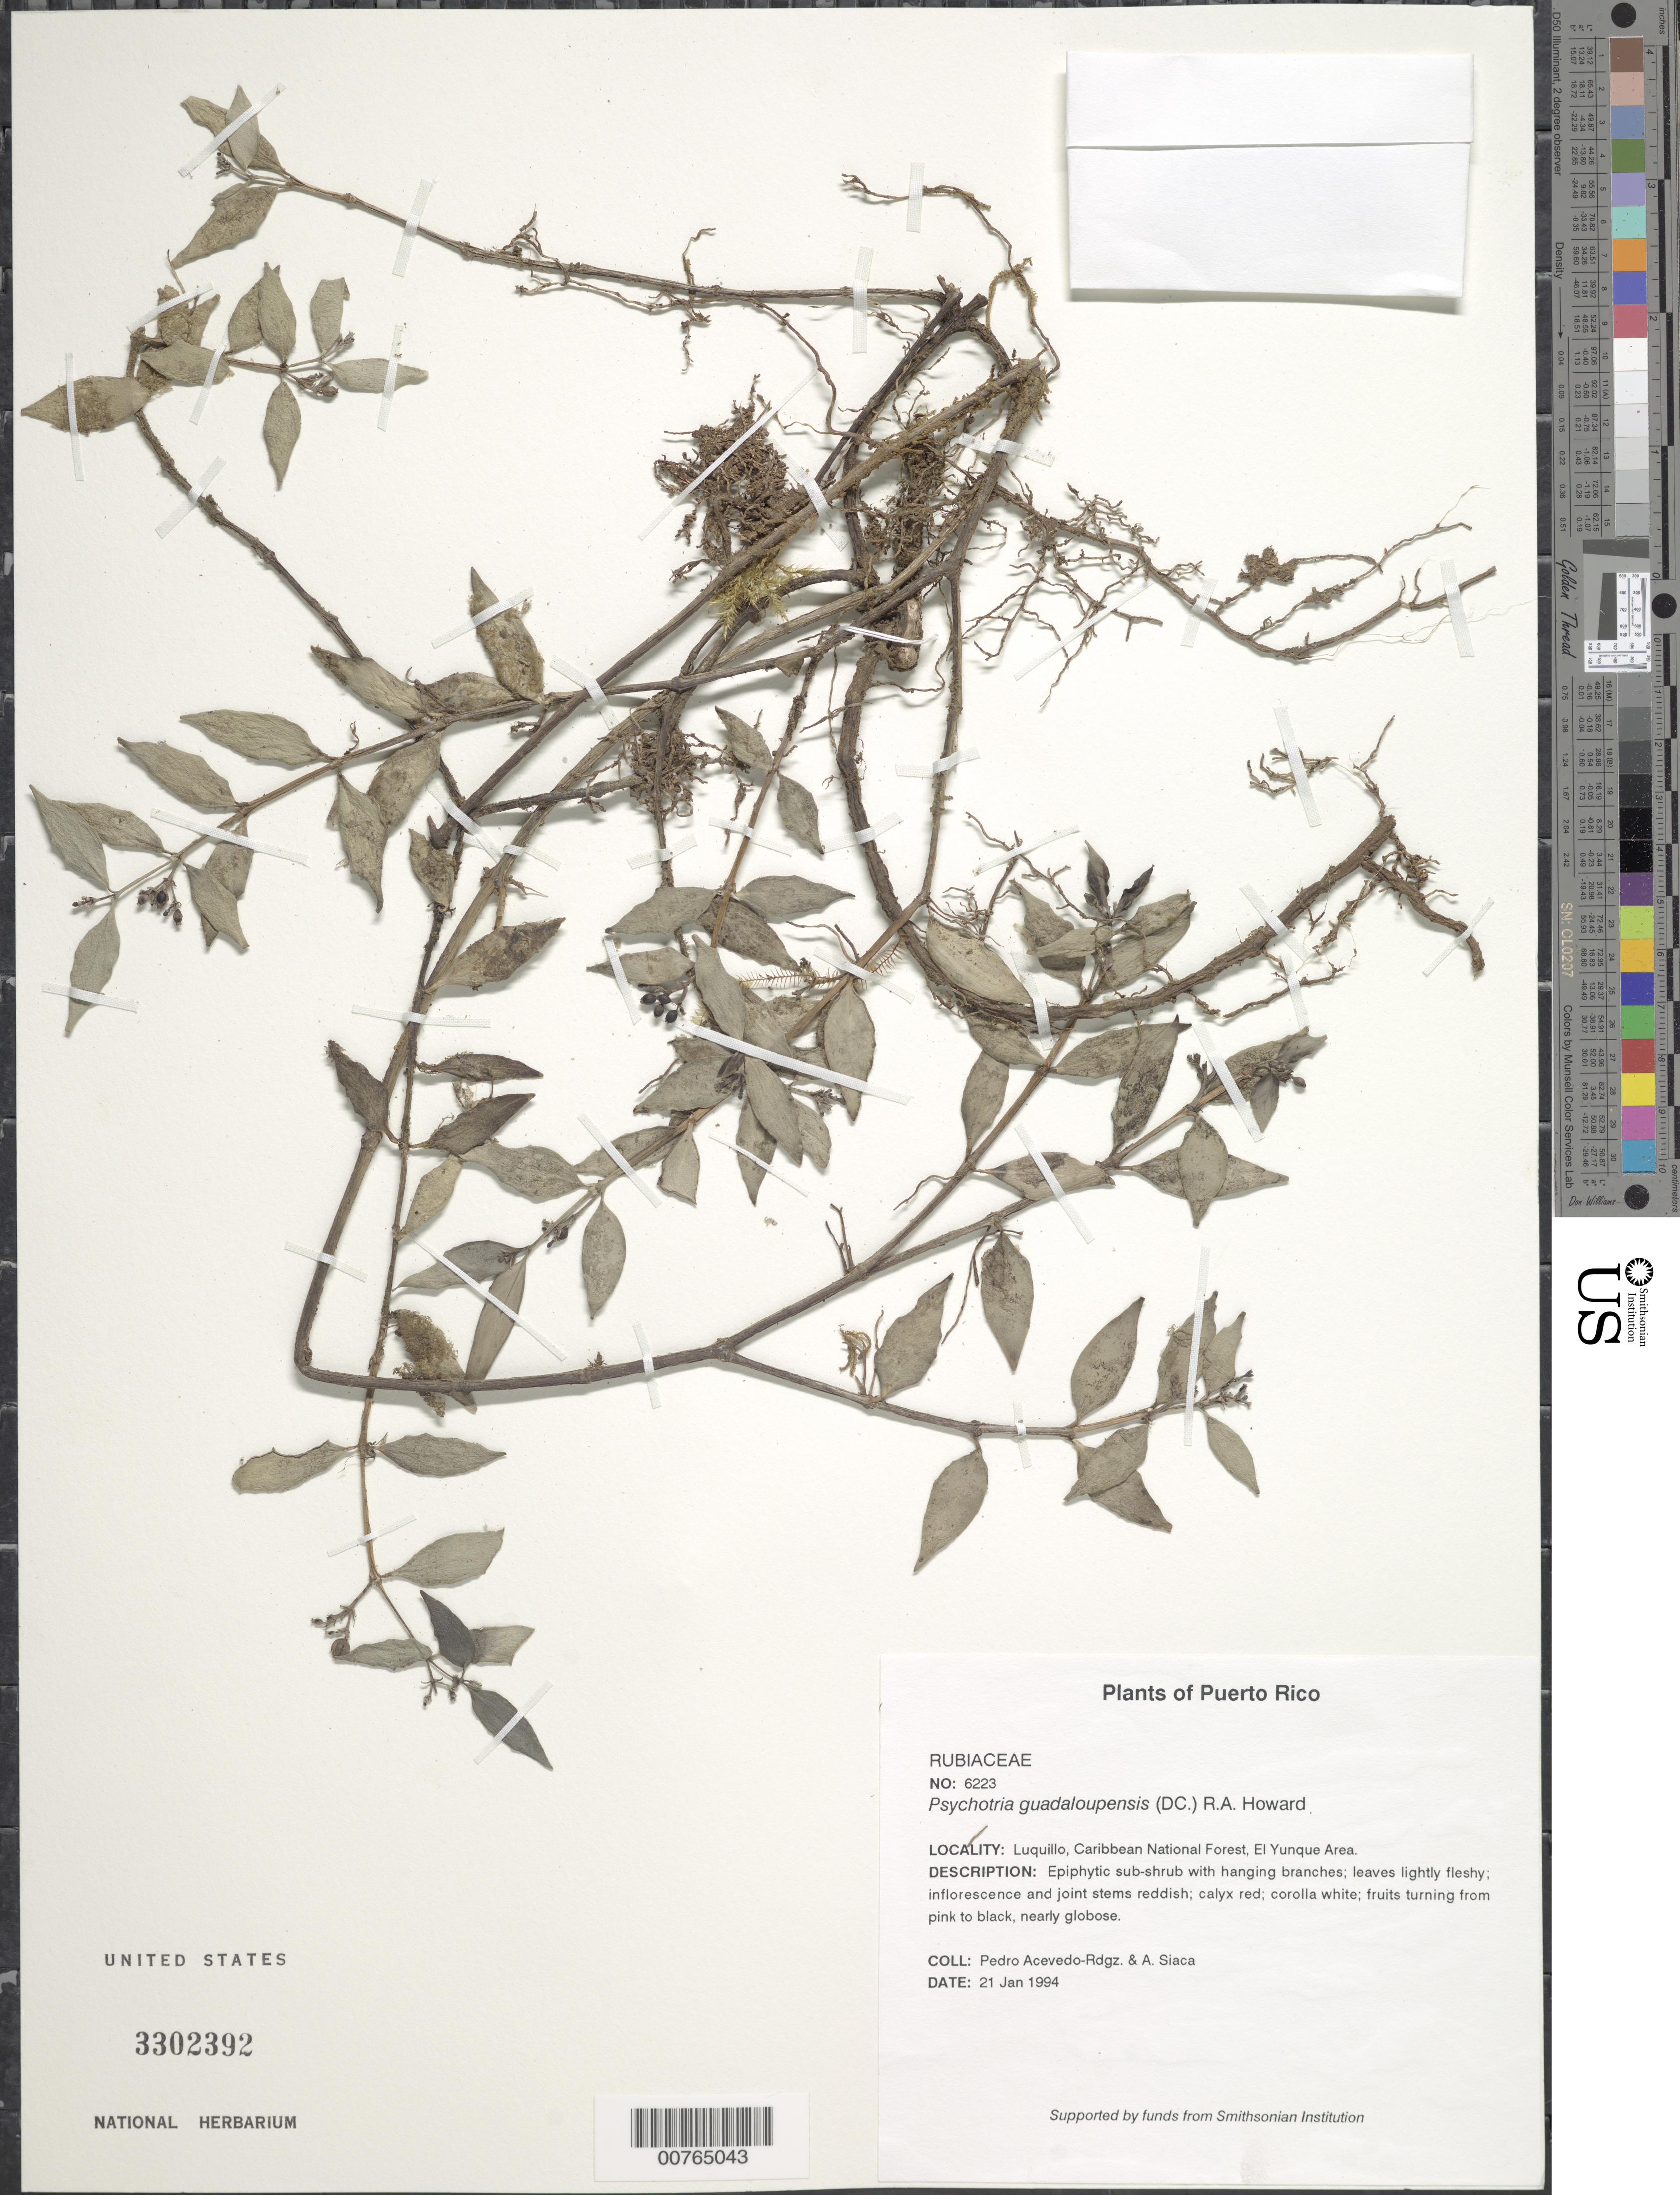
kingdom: Plantae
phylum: Tracheophyta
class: Magnoliopsida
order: Gentianales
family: Rubiaceae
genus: Psychotria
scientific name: Psychotria guadalupensis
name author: (DC.) R.A. Howard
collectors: P. Acevedo-Rodr. & A. Siaca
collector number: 6223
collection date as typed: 21 Jan 1994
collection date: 1994-01-21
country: Puerto Rico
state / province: Río Grande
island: Puerto Rico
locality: Río Grande; Luquillo Mountains. Caribbean National Forest. El Yunque area.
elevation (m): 900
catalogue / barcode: US 3302392